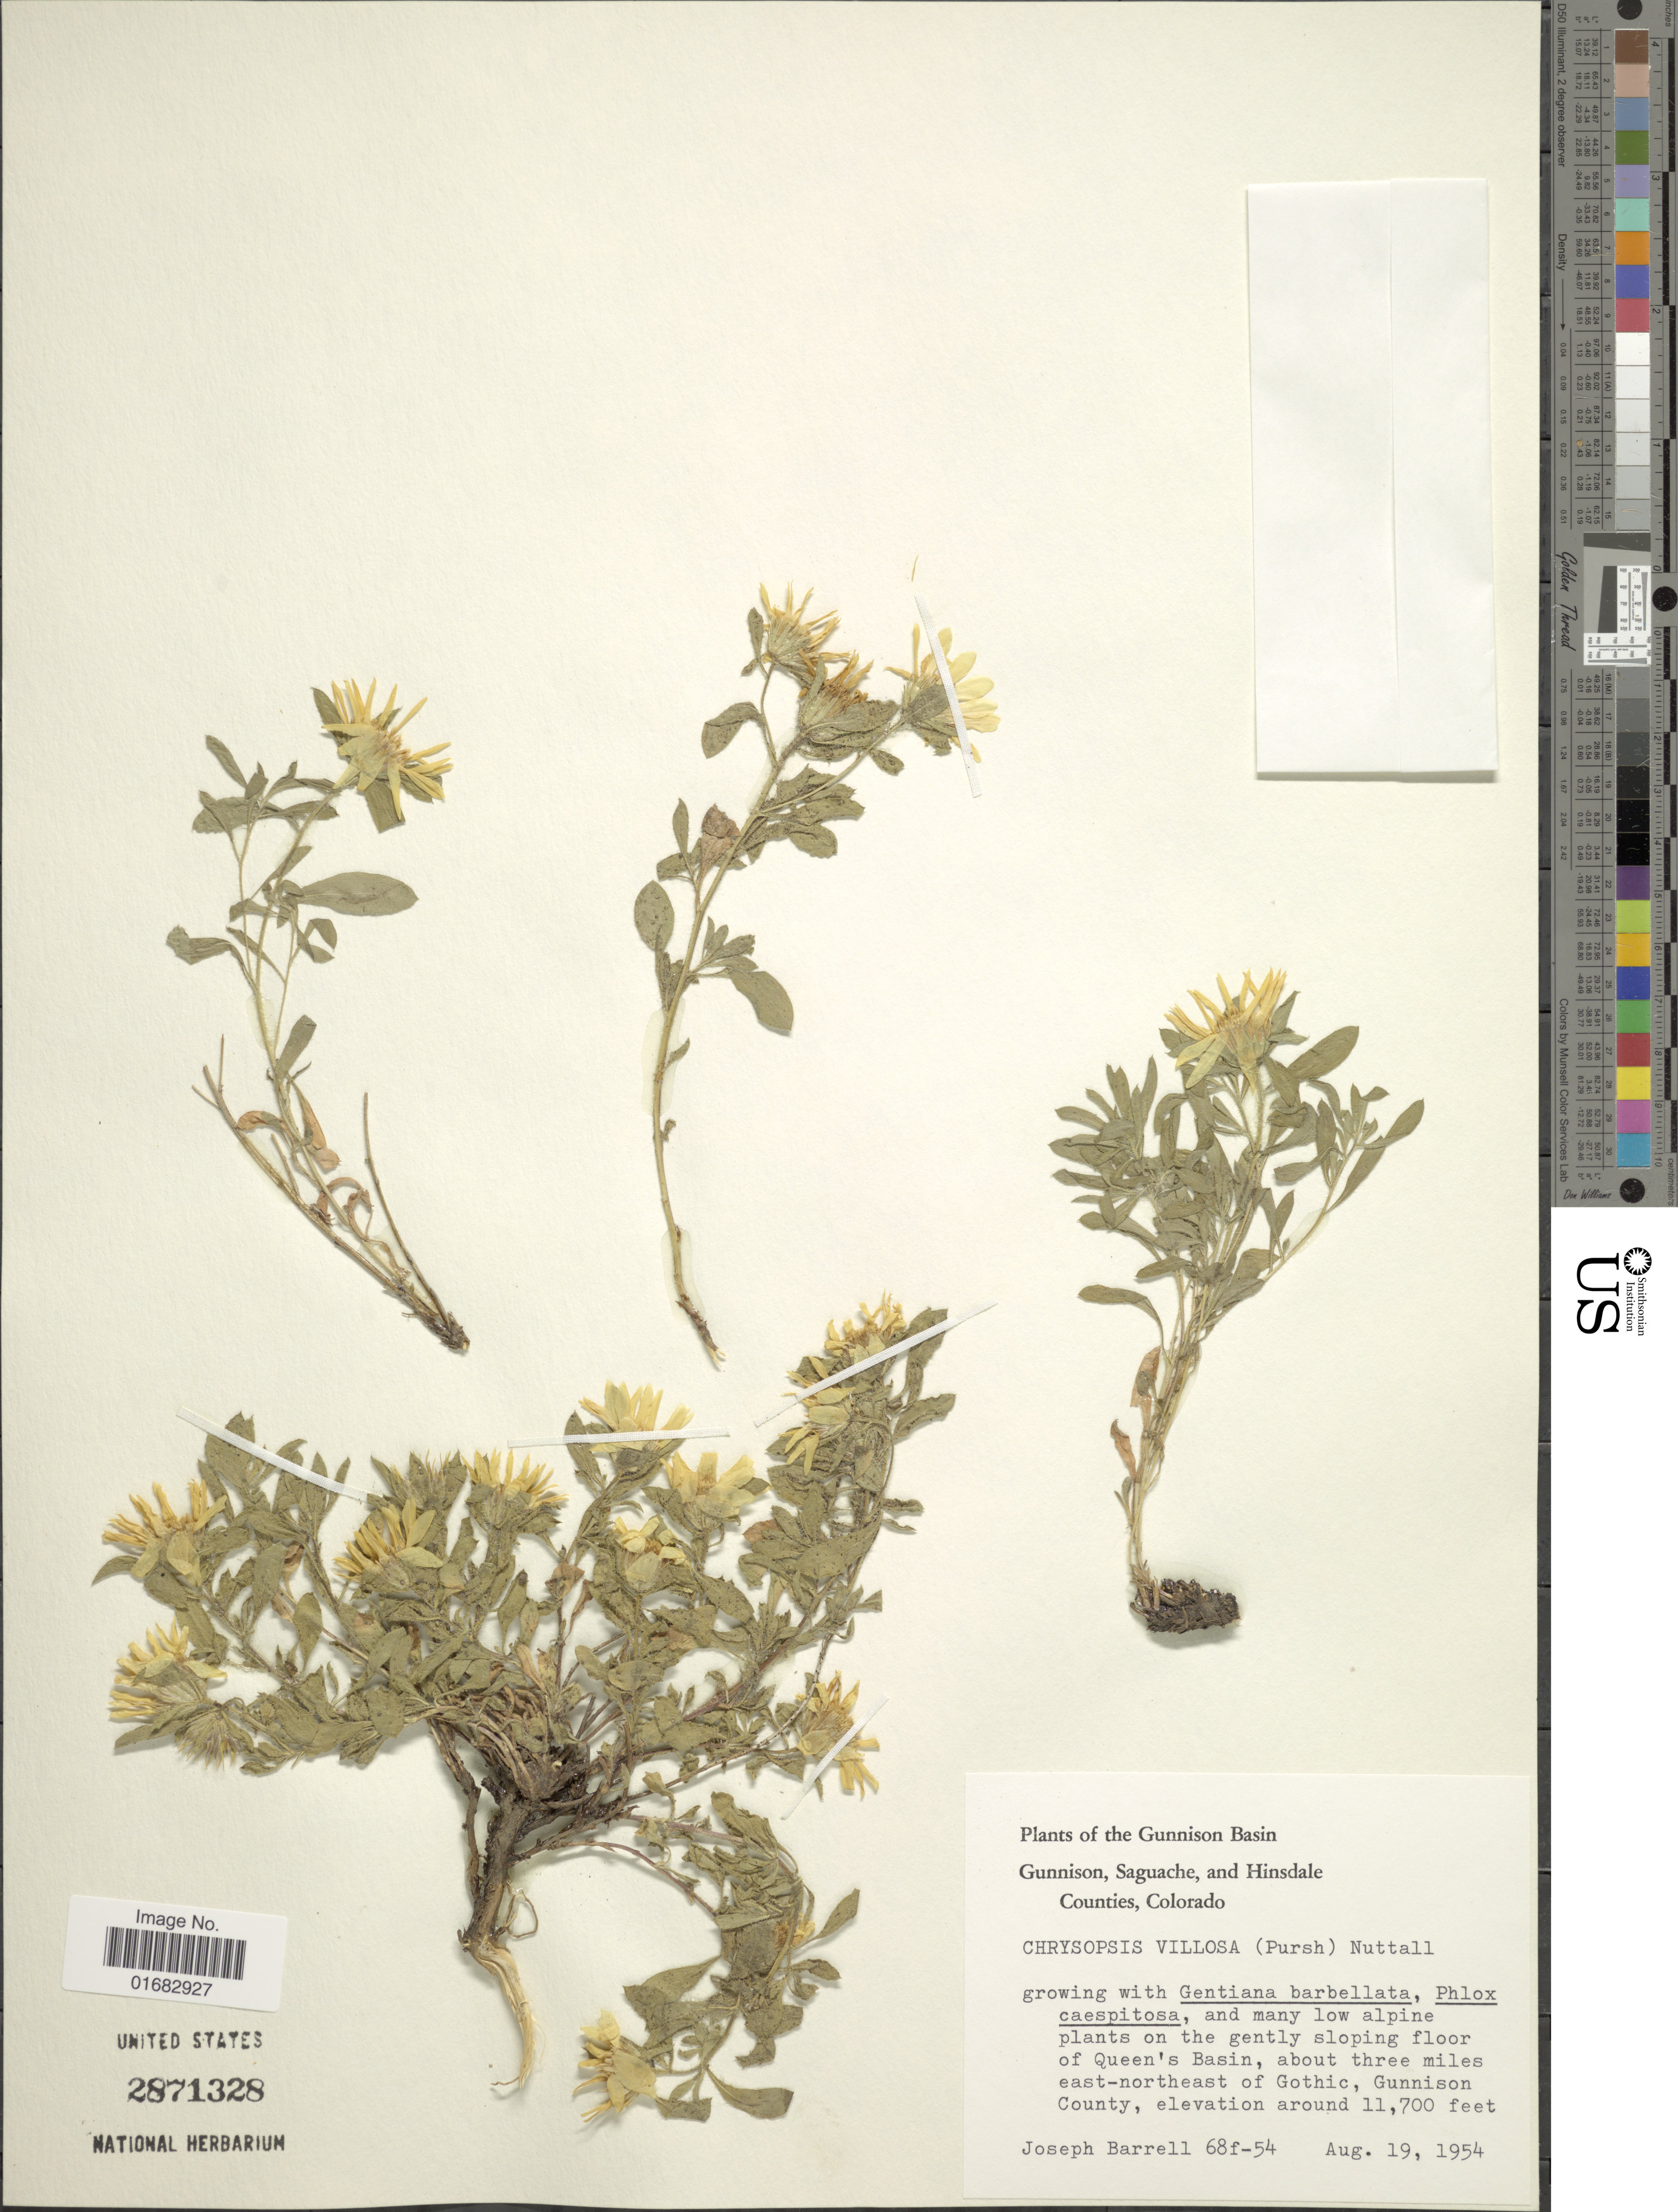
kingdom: Plantae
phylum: Tracheophyta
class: Magnoliopsida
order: Asterales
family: Asteraceae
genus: Heterotheca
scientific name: Heterotheca villosa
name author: (Pursh) Shinners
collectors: J. Barrell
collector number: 68f-54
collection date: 1954-08-19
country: United States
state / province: Colorado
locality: Gunnison Basin Gunnison, Saguache, and Hinsdale Counties, and many low alpine plants of the gently sloping floor of Queen's Basin, about three miles east-northeast of Gothic, Gunnison County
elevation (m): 3566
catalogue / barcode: US 2871328